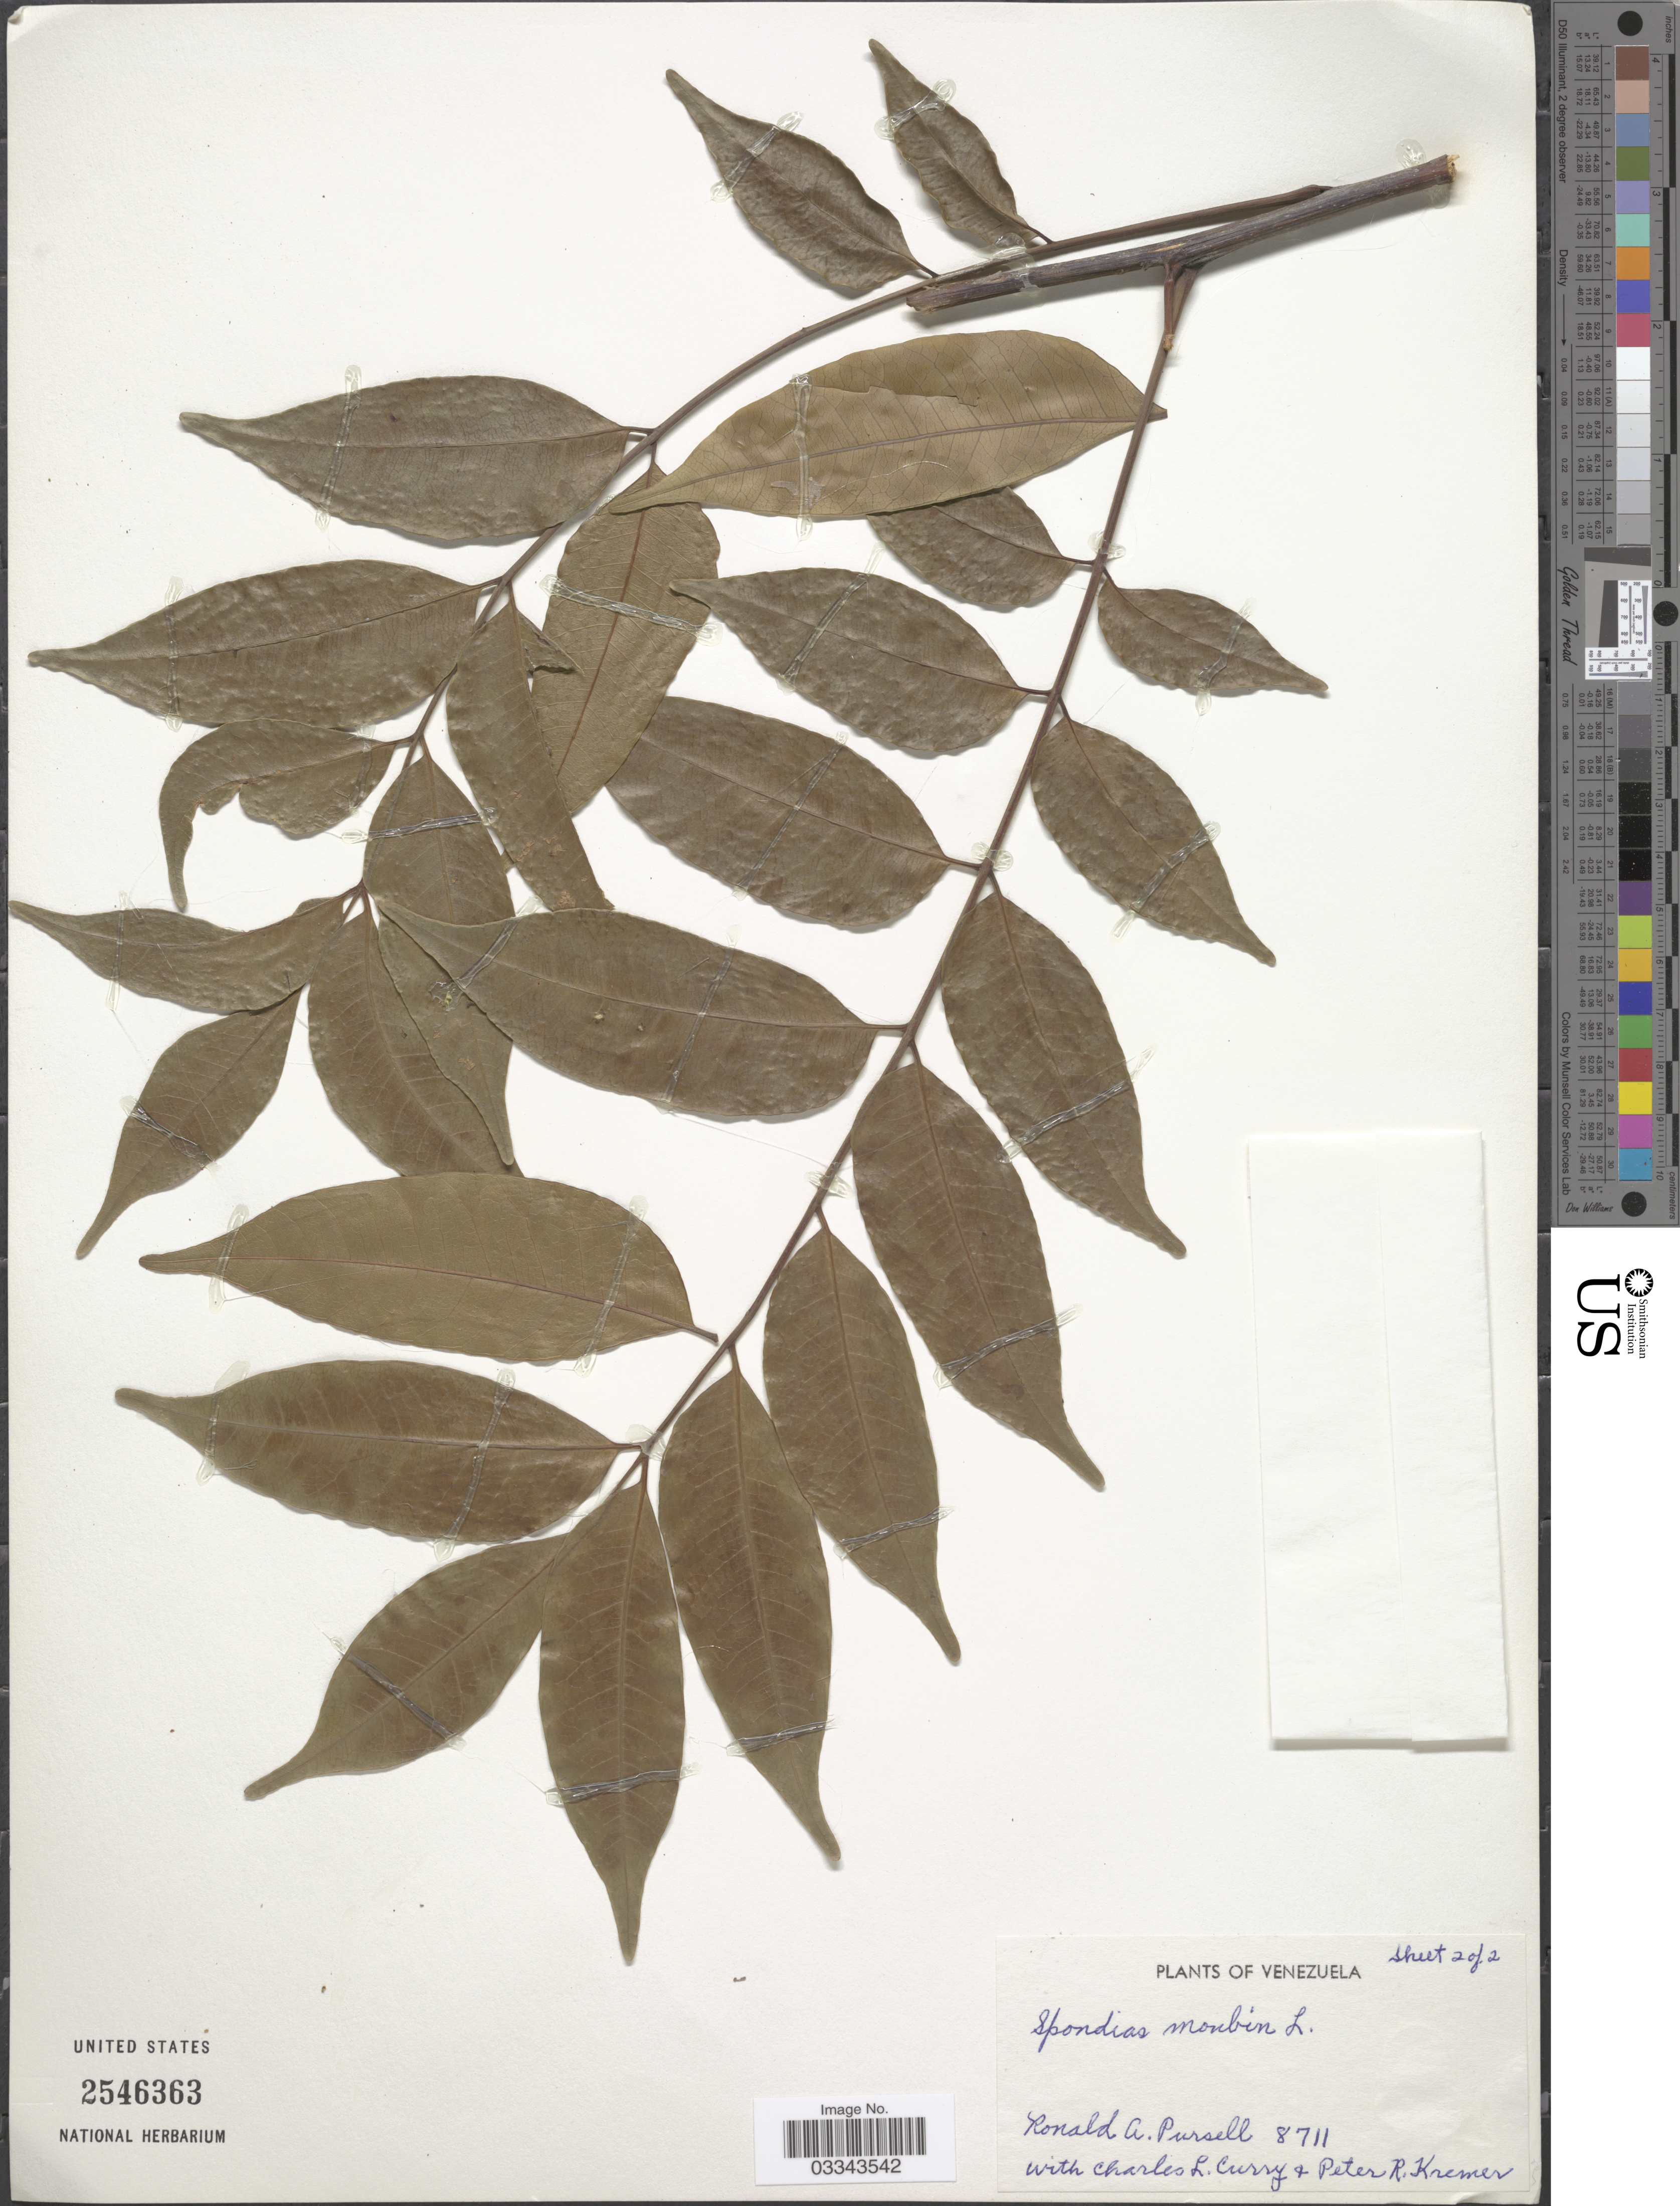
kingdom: Plantae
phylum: Tracheophyta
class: Magnoliopsida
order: Sapindales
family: Anacardiaceae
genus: Spondias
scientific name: Spondias mombin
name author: L.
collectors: R. A. Pursell, C. L. Curry & P. Kremer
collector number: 8711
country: Venezuela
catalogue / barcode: US 2546363